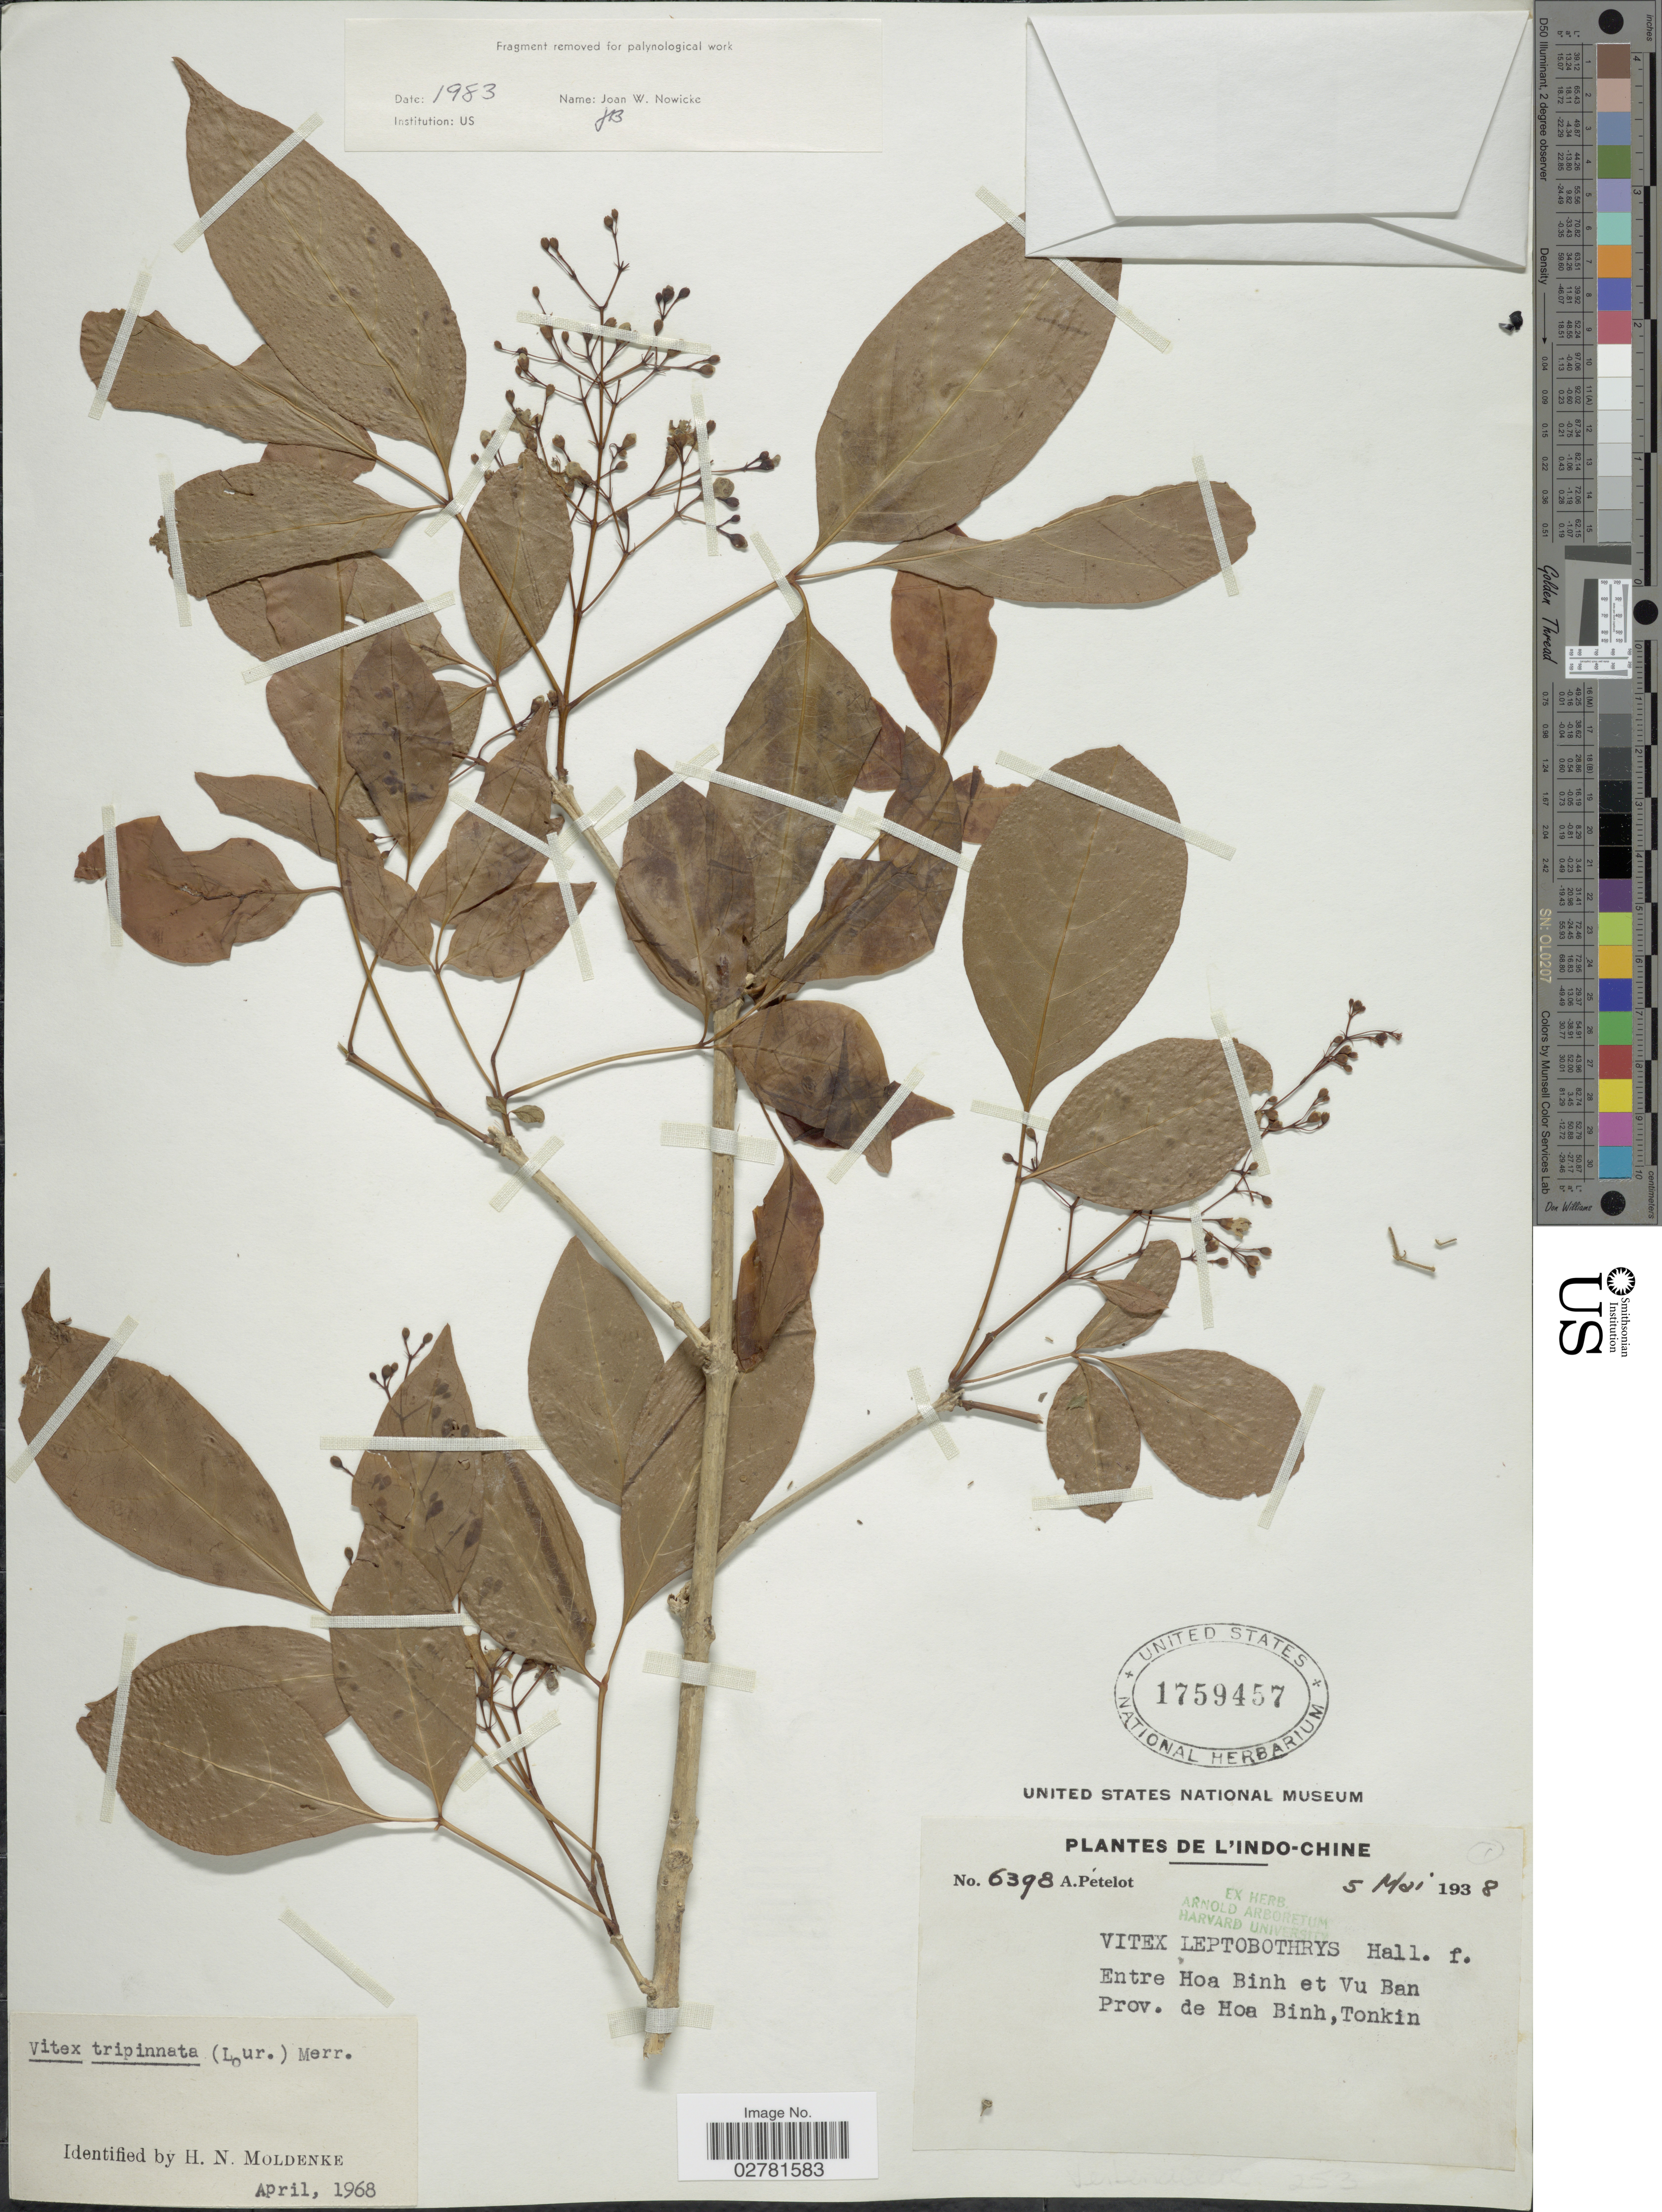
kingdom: Plantae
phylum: Tracheophyta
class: Magnoliopsida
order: Lamiales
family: Lamiaceae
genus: Vitex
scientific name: Vitex tripinnata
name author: (Lour.) Merr.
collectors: P. A. Pételot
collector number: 6398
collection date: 1938-05-05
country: Vietnam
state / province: Hoa Binh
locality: Indo-Chine. Entre Hoa Binh et Vu Ban, Tonkin.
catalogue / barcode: US 1759457